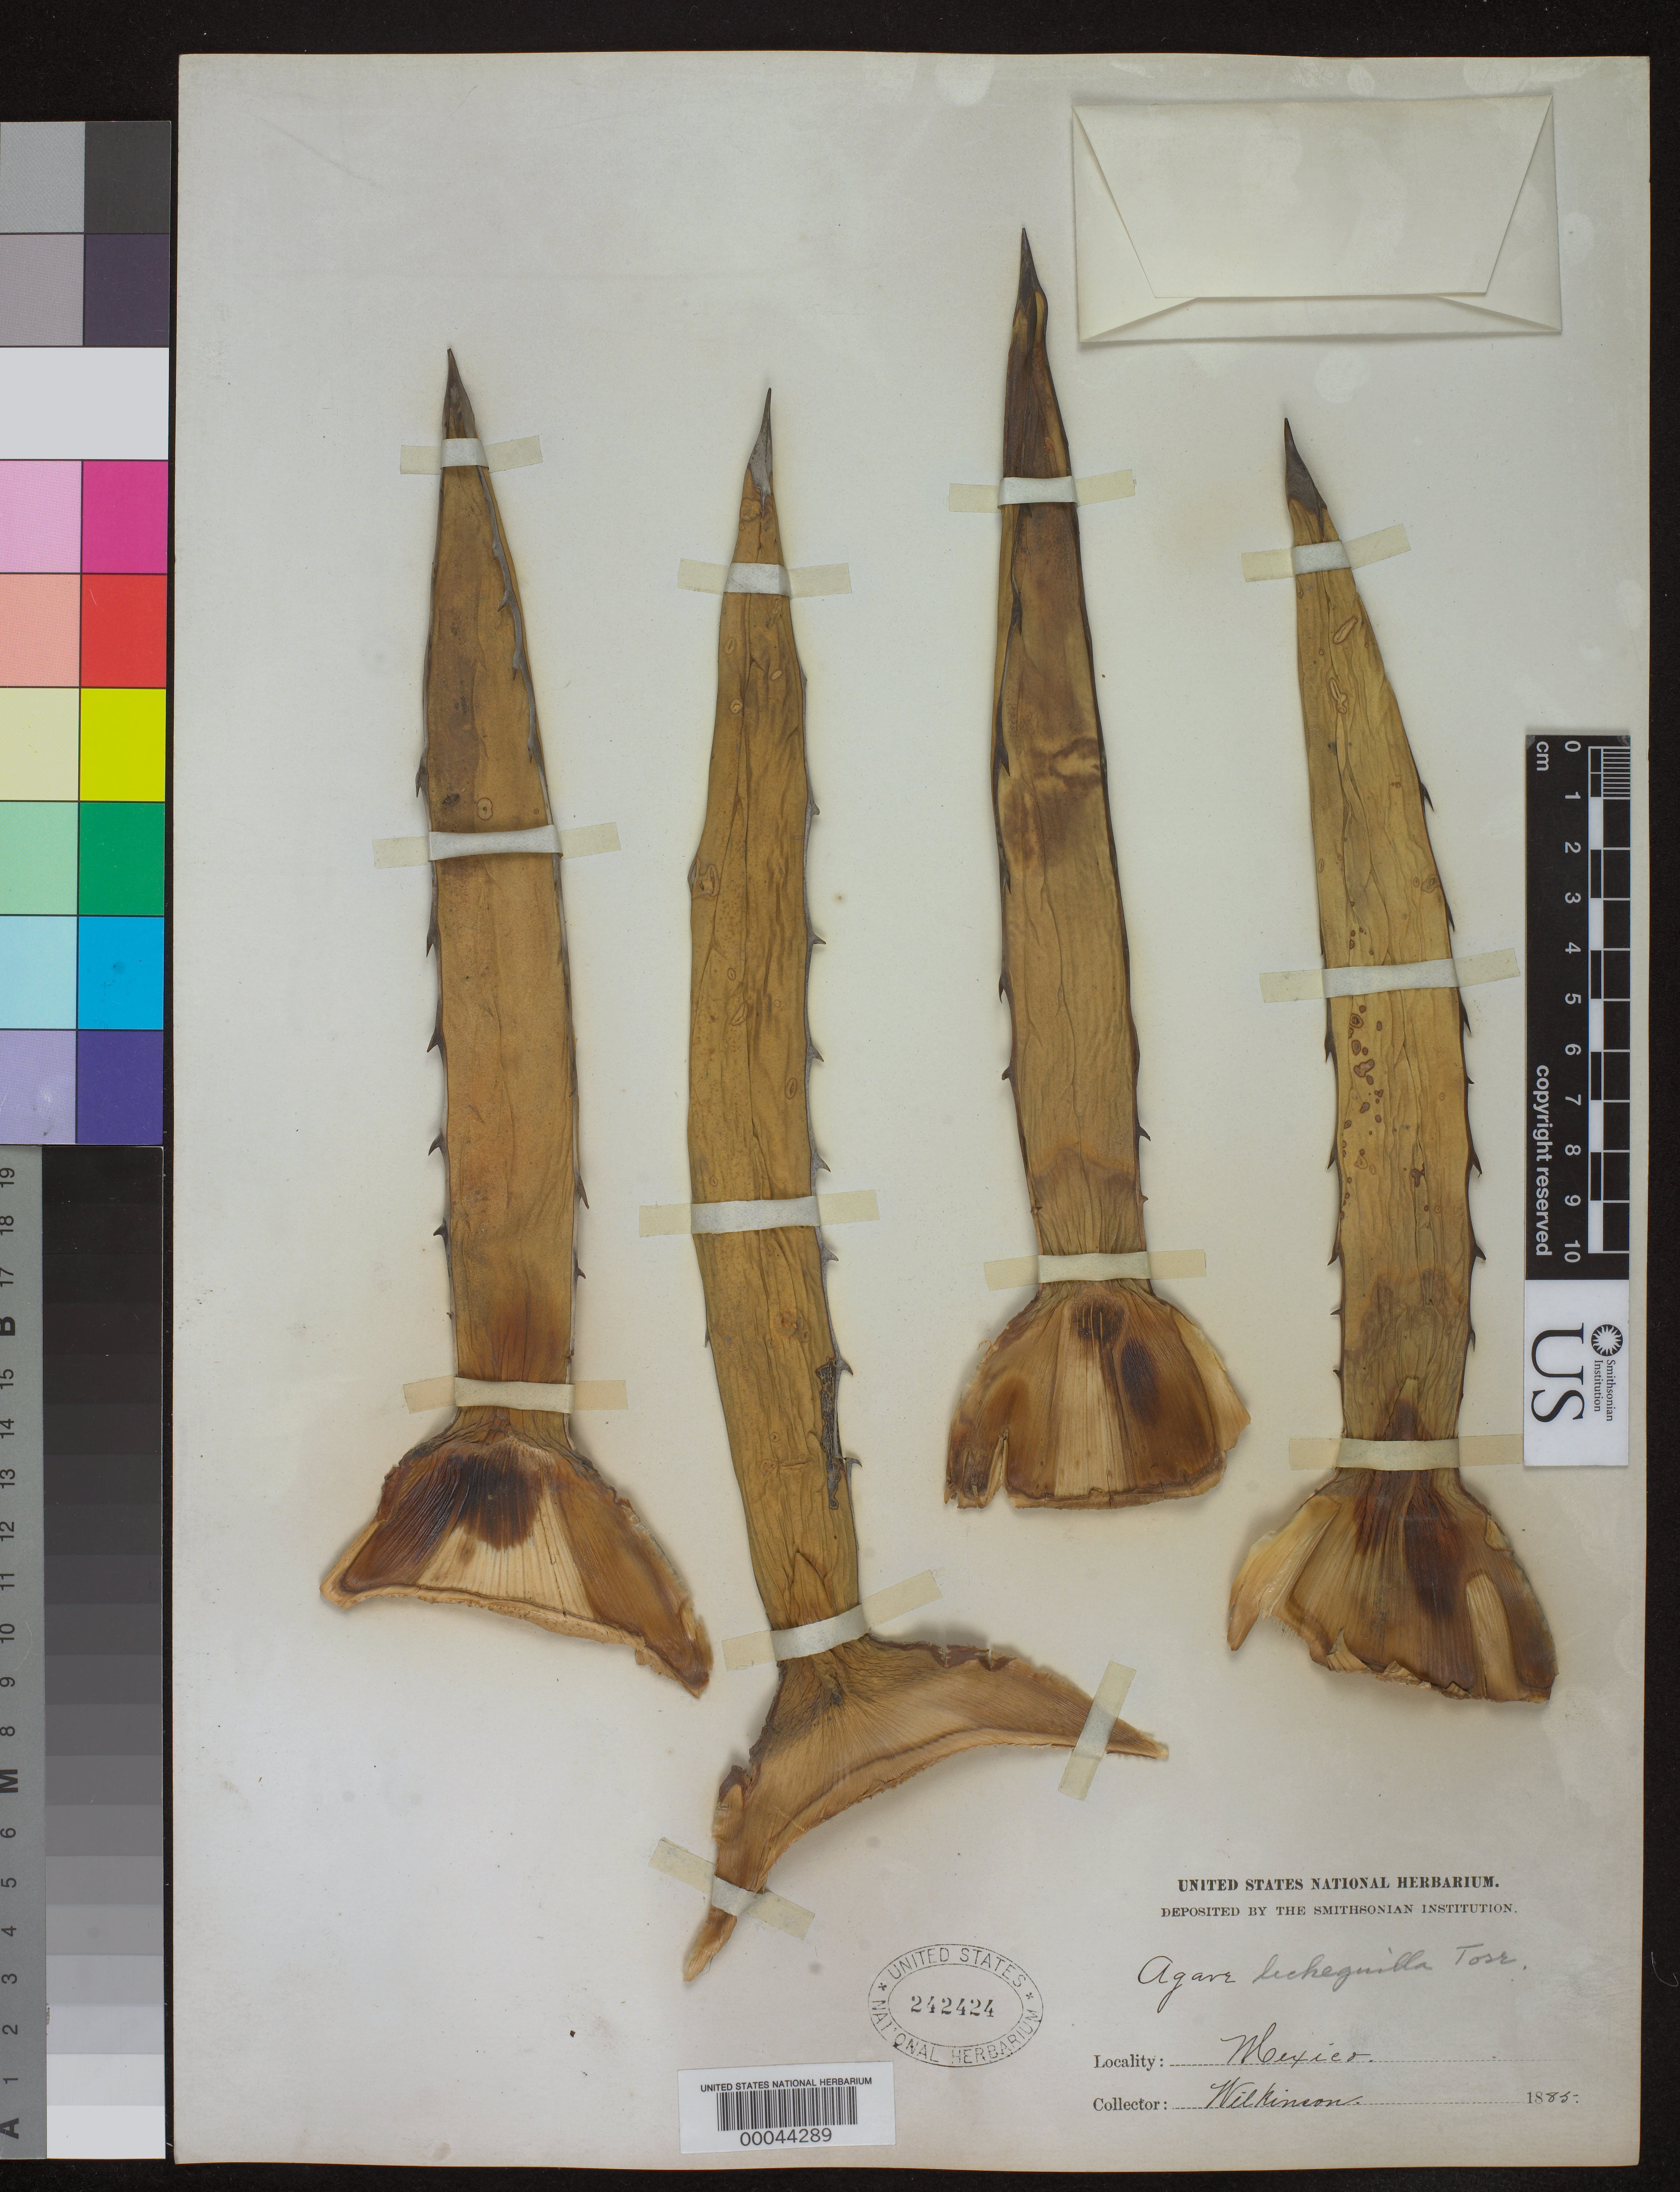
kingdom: Plantae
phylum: Tracheophyta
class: Liliopsida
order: Asparagales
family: Asparagaceae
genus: Agave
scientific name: Agave lechuguilla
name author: Torr.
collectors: E. Wilkinson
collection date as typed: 1885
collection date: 1885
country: Mexico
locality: E of Monserrat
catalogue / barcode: US 242424